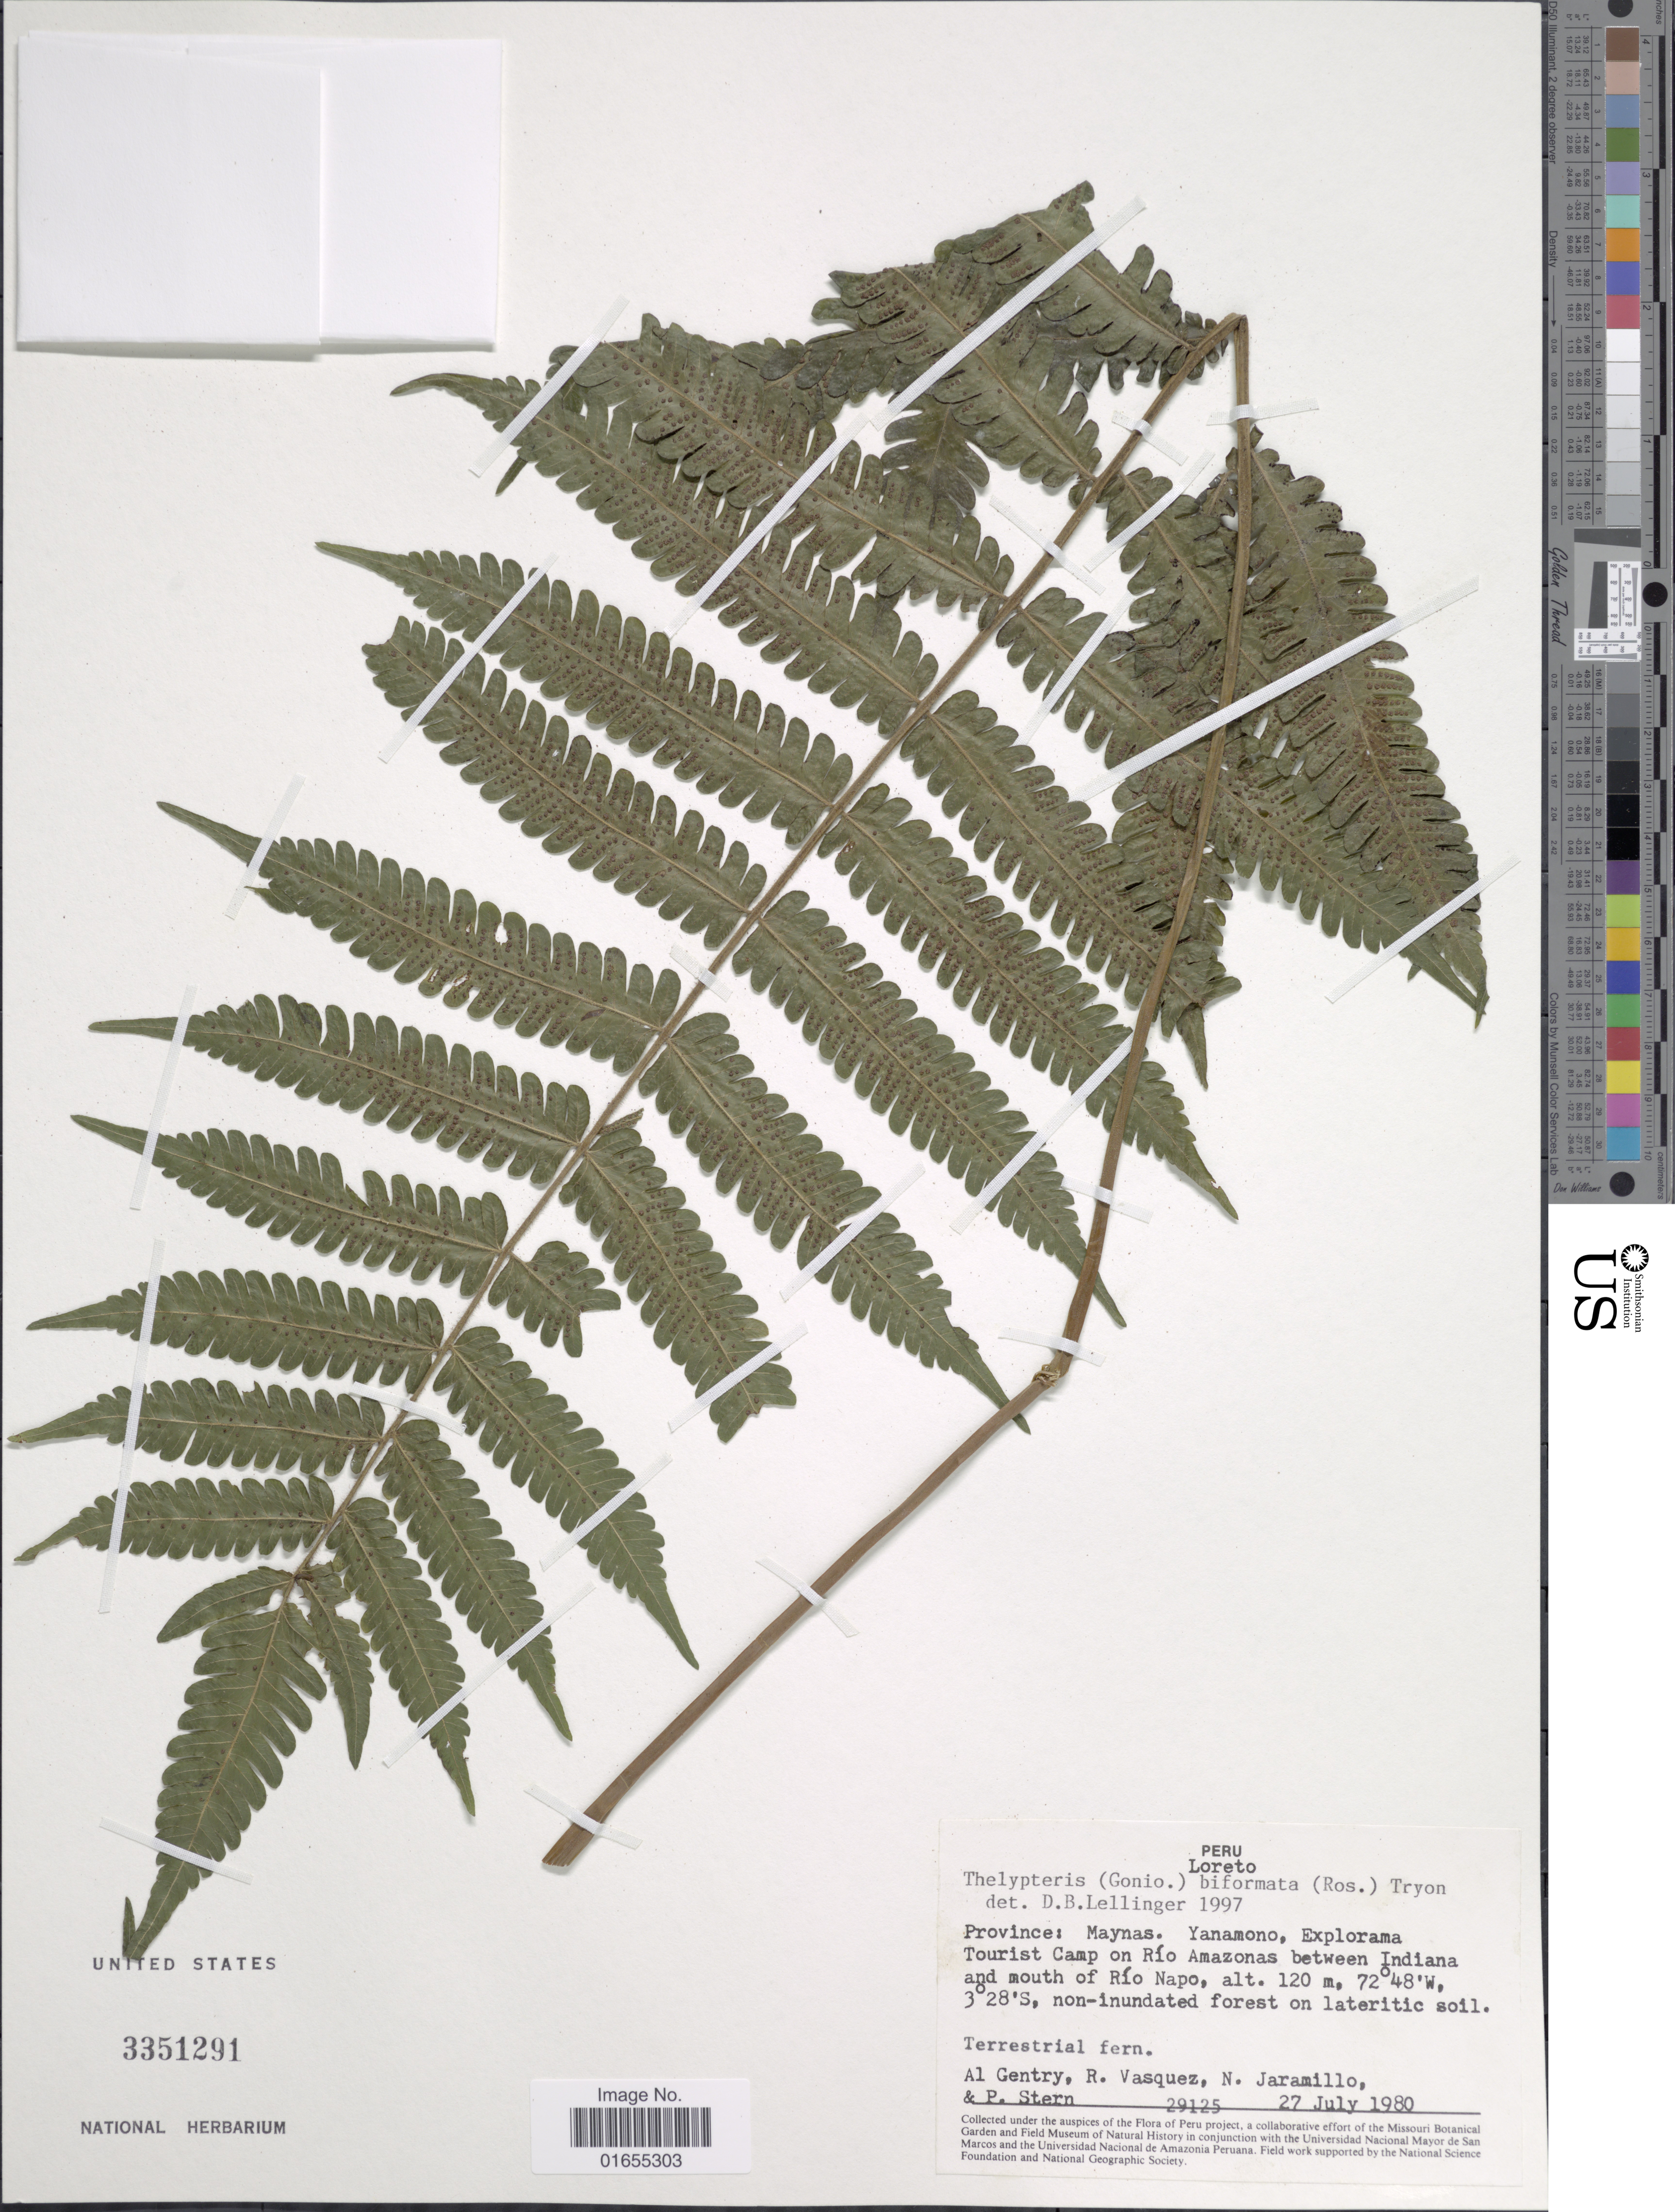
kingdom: Plantae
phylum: Tracheophyta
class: Polypodiopsida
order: Polypodiales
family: Thelypteridaceae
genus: Goniopteris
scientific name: Goniopteris biformata (Rosenst.) comb. nov., ined 2015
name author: (Rosenst.)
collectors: A. H. Gentry, R. Vasquez, N. Jaramillo & P. Stern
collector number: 29125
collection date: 1980-07-27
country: Peru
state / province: Loreto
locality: Province: Maynas. Yanamono, Explorama Tourist Camp on Rio Amazonas between Indiana and mouth of Rio Napo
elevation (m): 120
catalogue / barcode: US 3351291